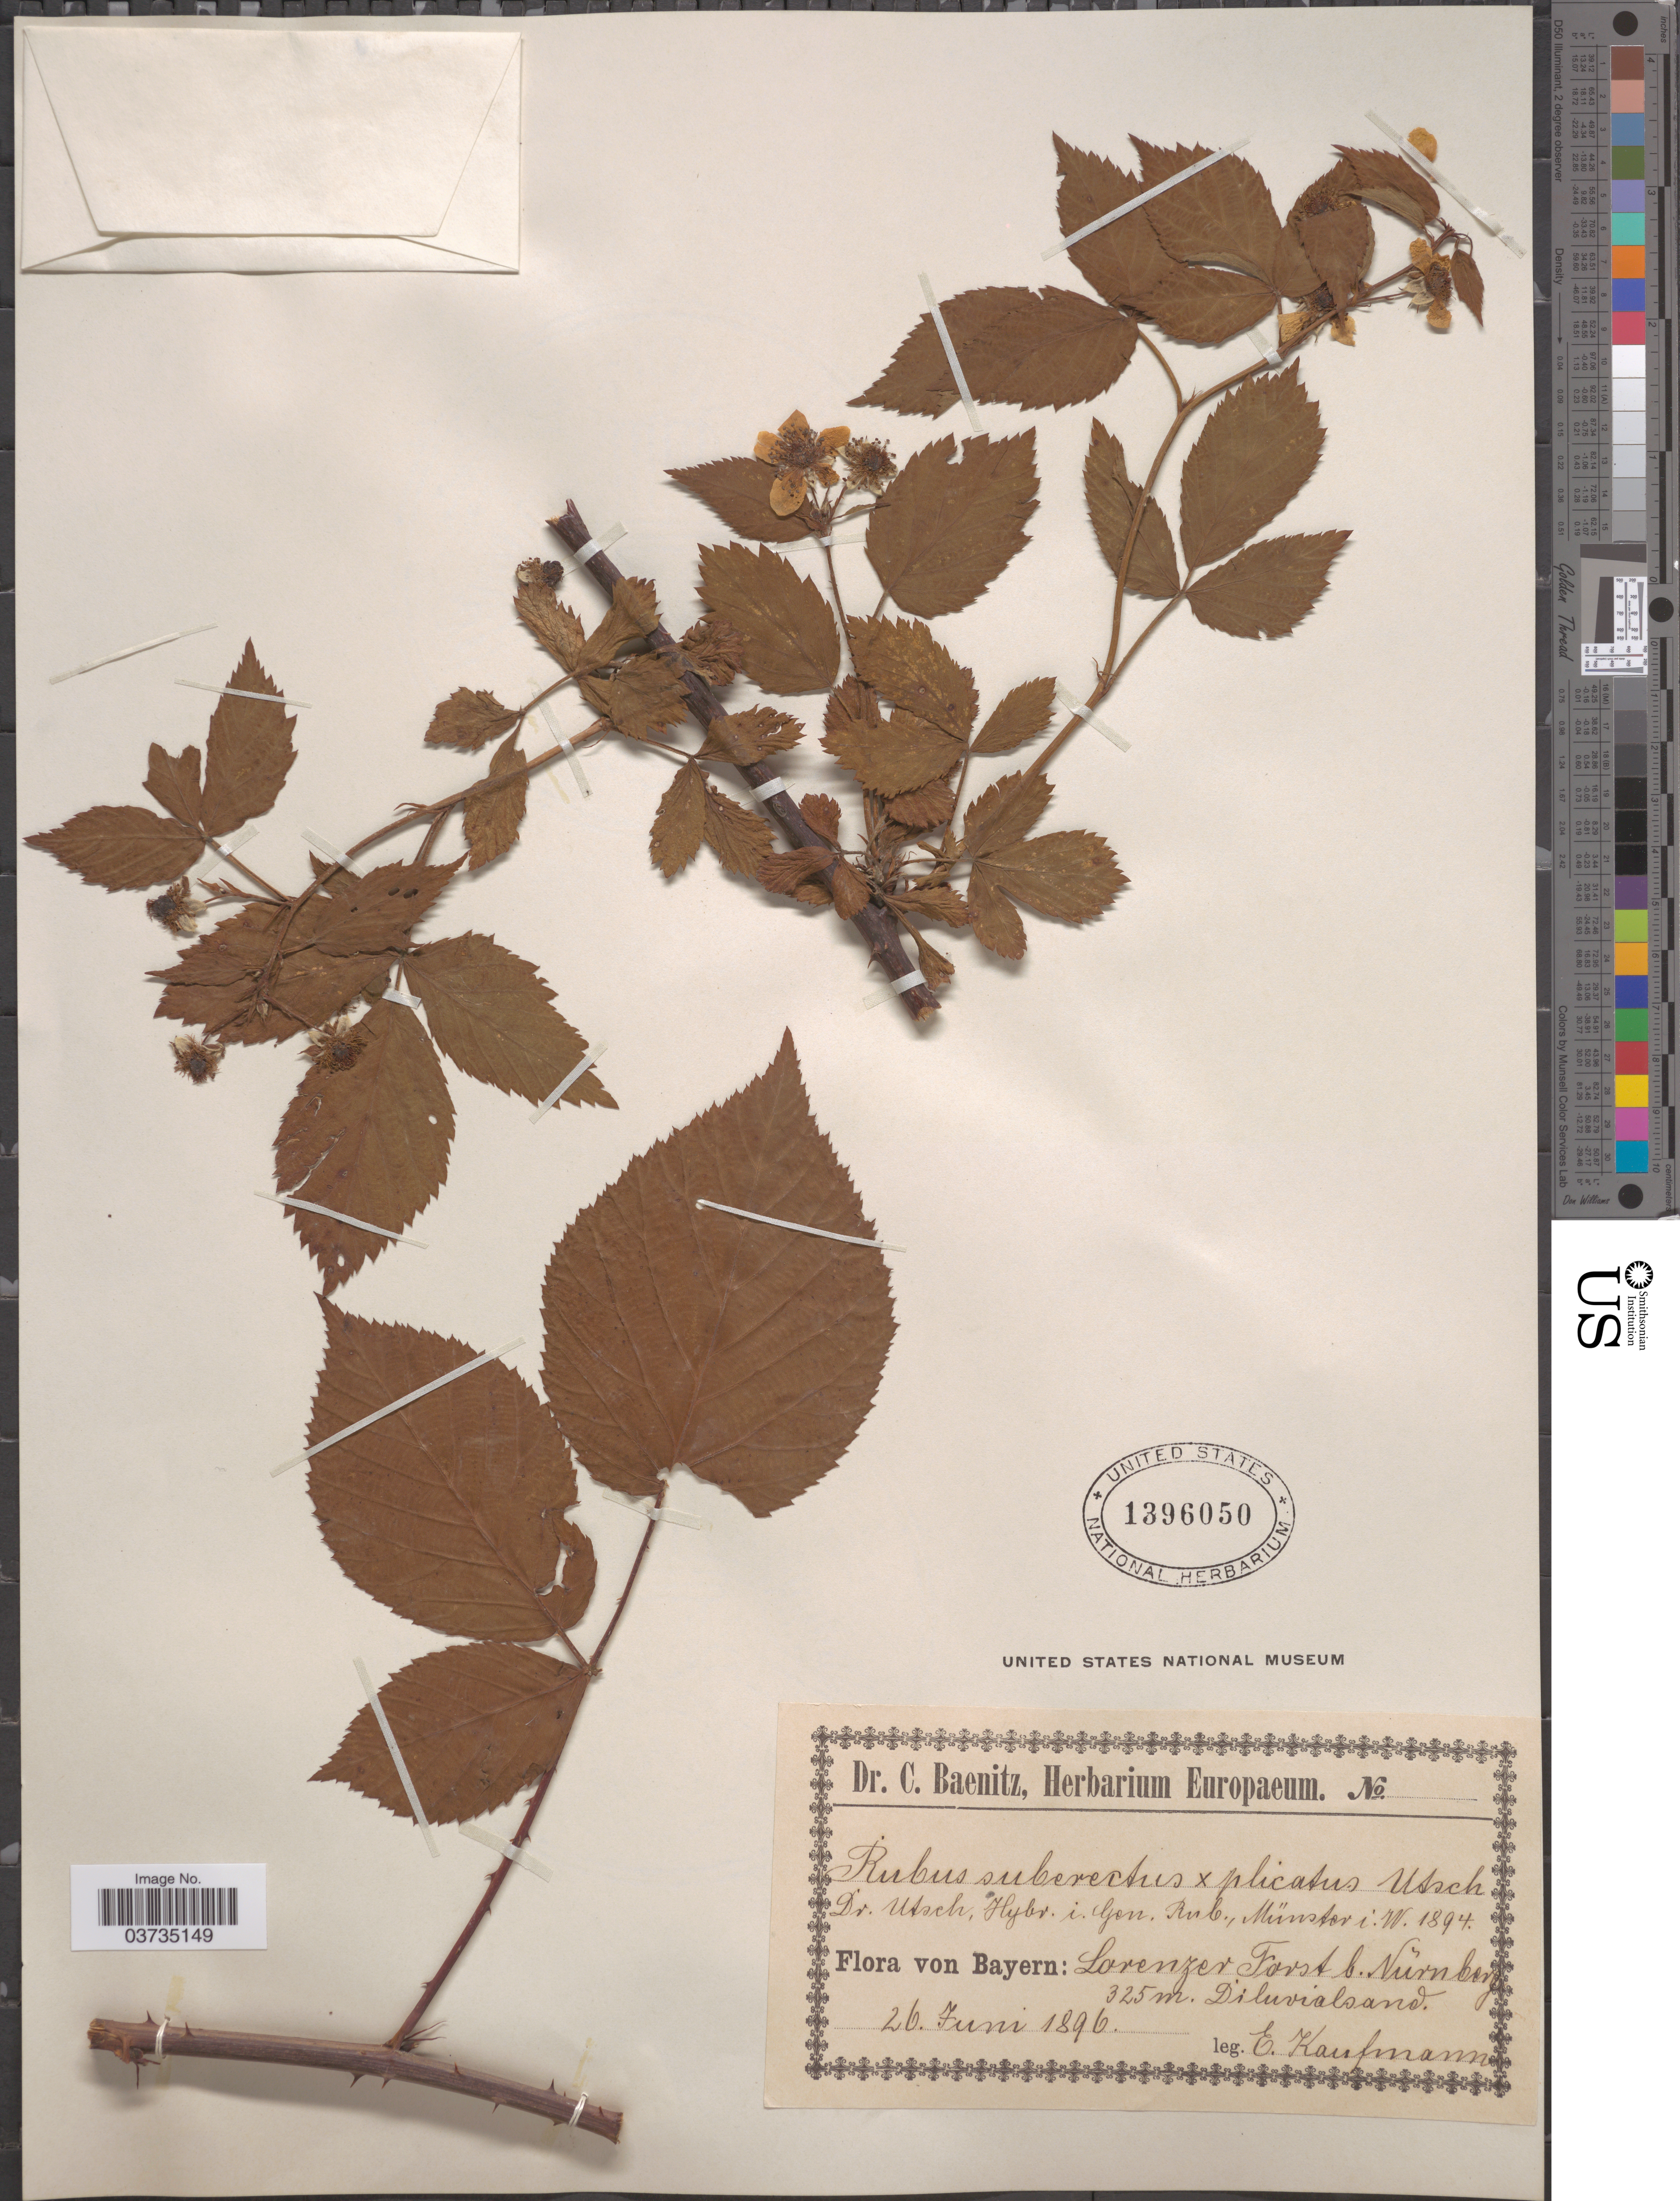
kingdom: Plantae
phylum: Tracheophyta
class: Magnoliopsida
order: Rosales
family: Rosaceae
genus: Rubus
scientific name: Rubus suberectus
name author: G. Anderson ex Sm.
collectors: E. Kaufmann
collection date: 1896-06-26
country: Germany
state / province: Bayern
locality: Lorenzer Forst b. Nürnberg.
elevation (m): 325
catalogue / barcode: US 1396050